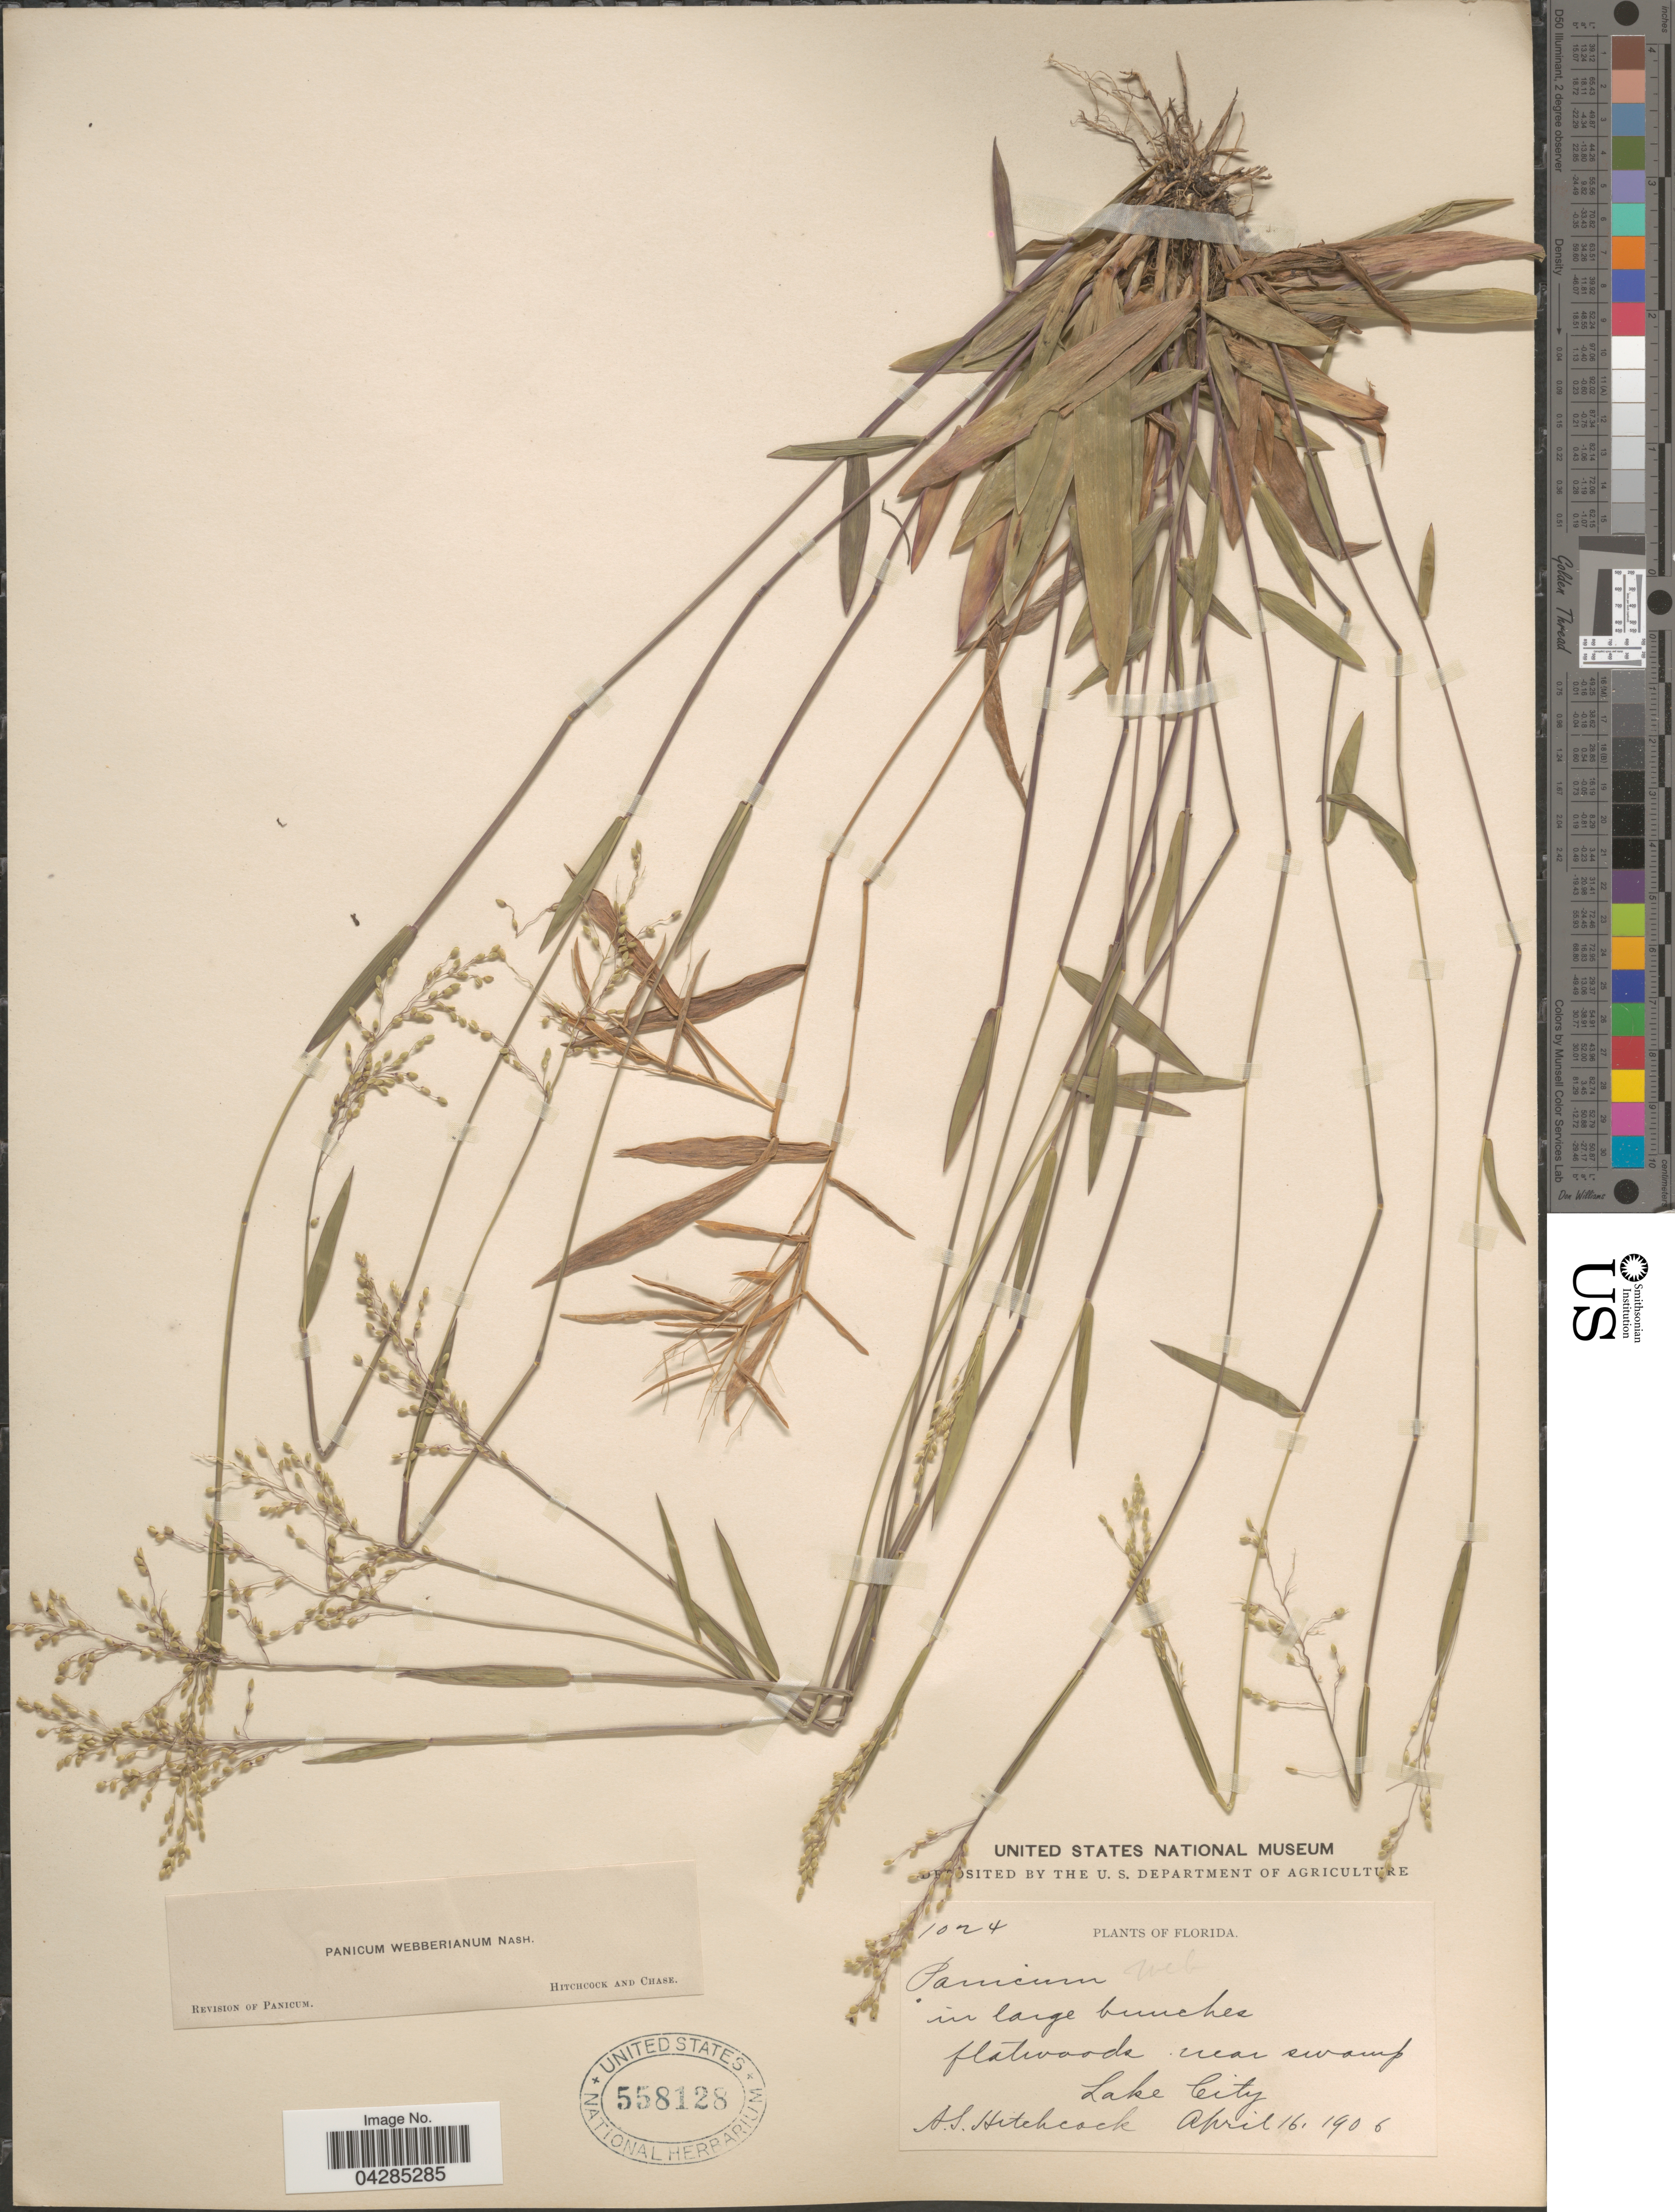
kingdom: Plantae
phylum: Tracheophyta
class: Liliopsida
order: Poales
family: Poaceae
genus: Dichanthelium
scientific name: Dichanthelium portoricense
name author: (Desv. ex Ham.) B.F. Hansen & Wunderlin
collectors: A. S. Hitchcock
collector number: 1024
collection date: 1906-04-16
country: United States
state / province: Florida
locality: Flatwoods near swamp Lake City.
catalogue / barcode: US 558128